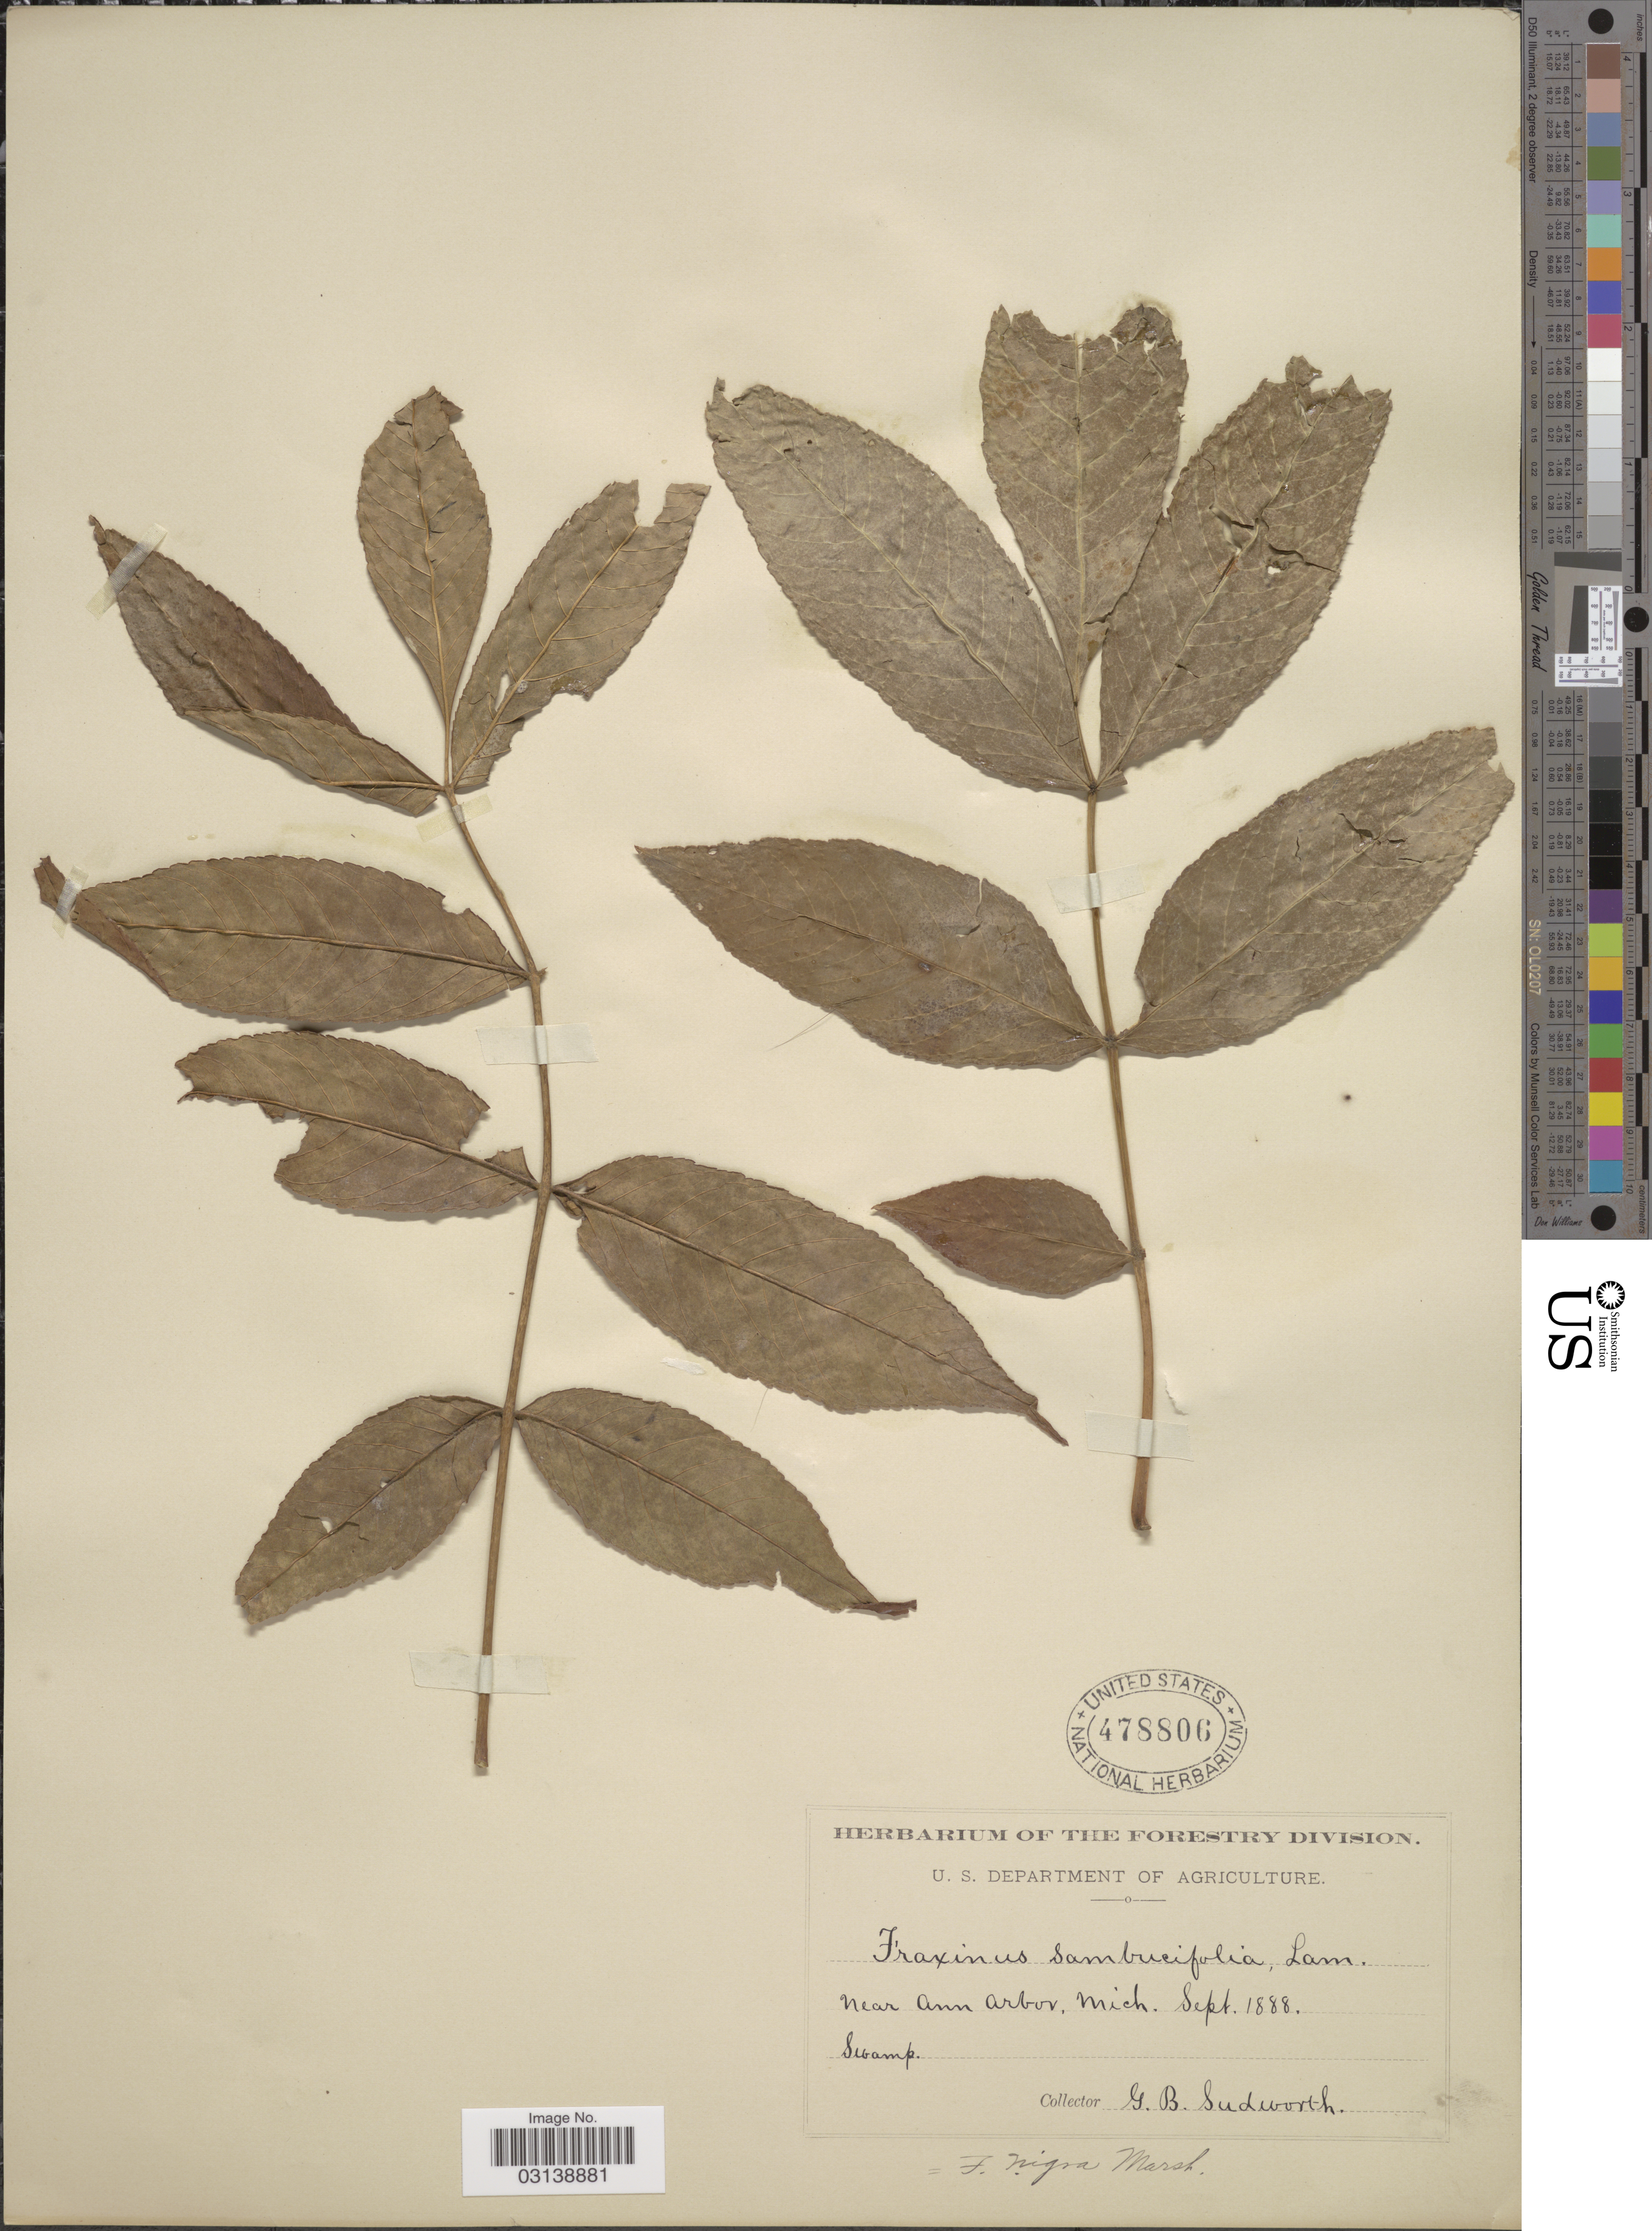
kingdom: Plantae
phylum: Tracheophyta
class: Magnoliopsida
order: Lamiales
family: Oleaceae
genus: Fraxinus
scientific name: Fraxinus nigra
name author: Marshall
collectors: G. B. Sudworth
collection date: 1888-09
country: United States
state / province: Michigan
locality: Near Ann Arbor.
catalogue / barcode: US 478806